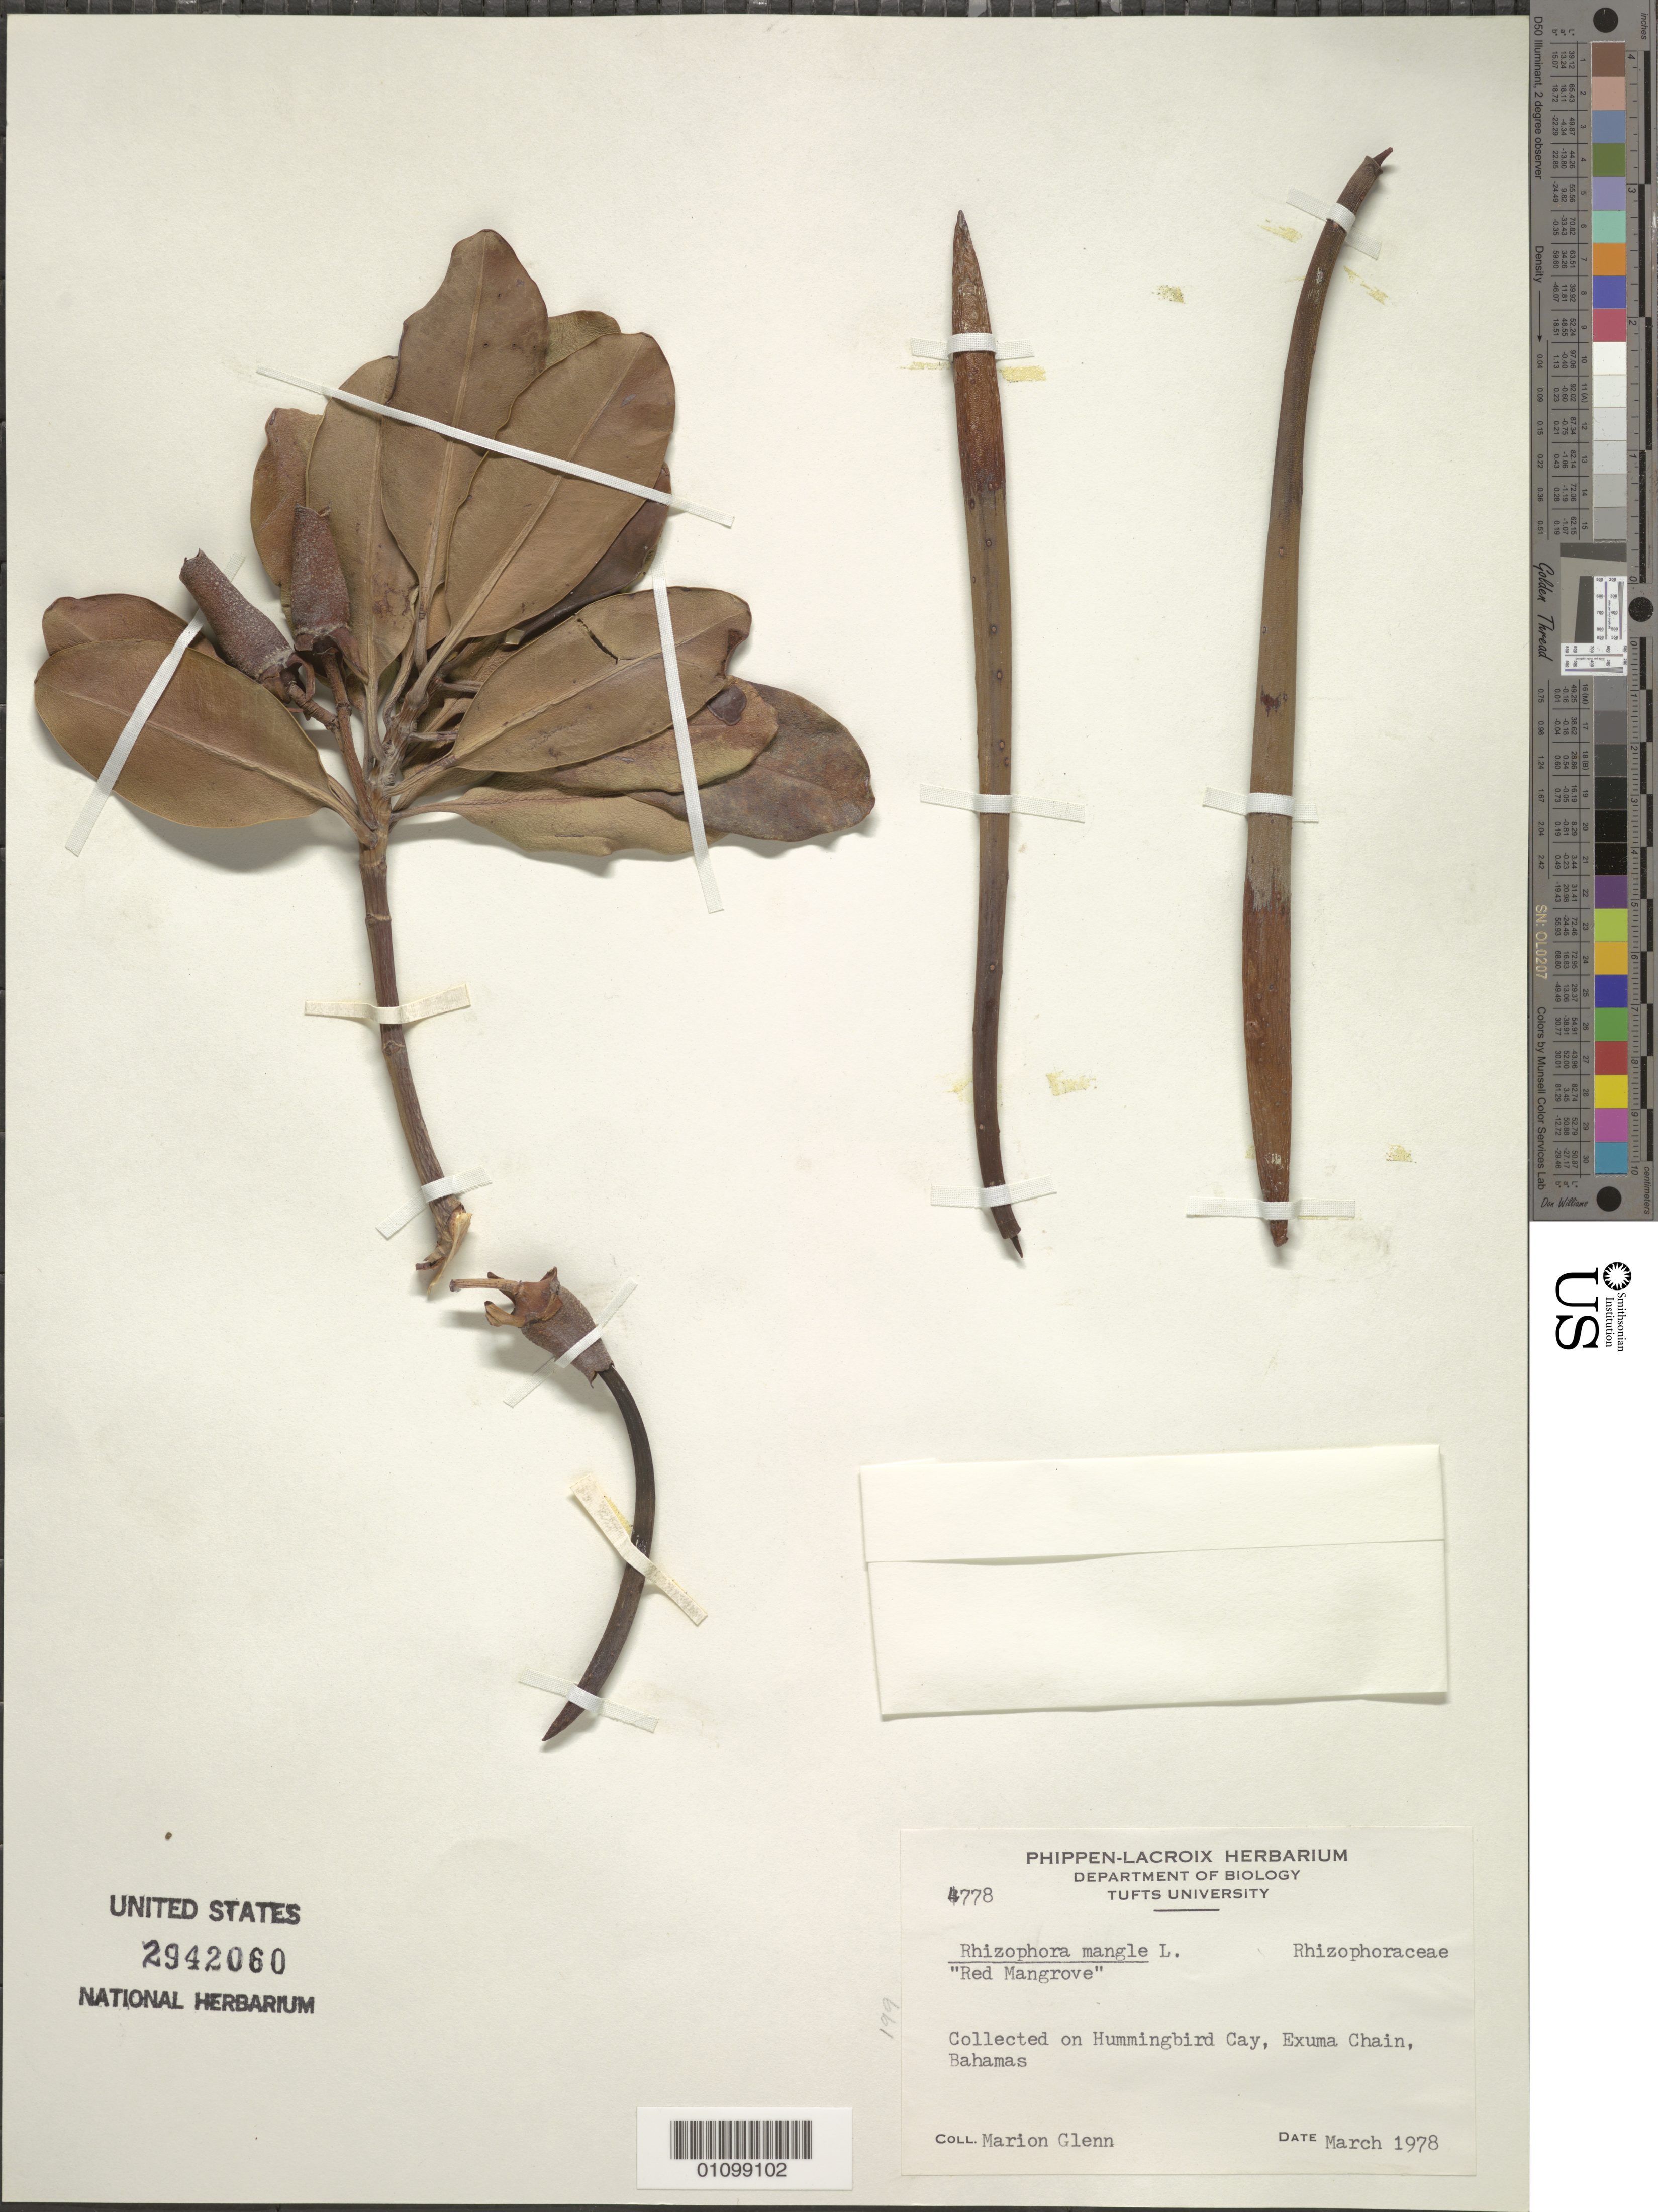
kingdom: Plantae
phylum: Tracheophyta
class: Magnoliopsida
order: Malpighiales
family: Rhizophoraceae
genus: Rhizophora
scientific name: Rhizophora mangle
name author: L.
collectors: B. Blair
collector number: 4778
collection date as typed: Mar 1978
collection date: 1978-03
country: Bahamas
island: Exuma Chain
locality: Collected on Hummingbird Cay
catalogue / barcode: US 2942060